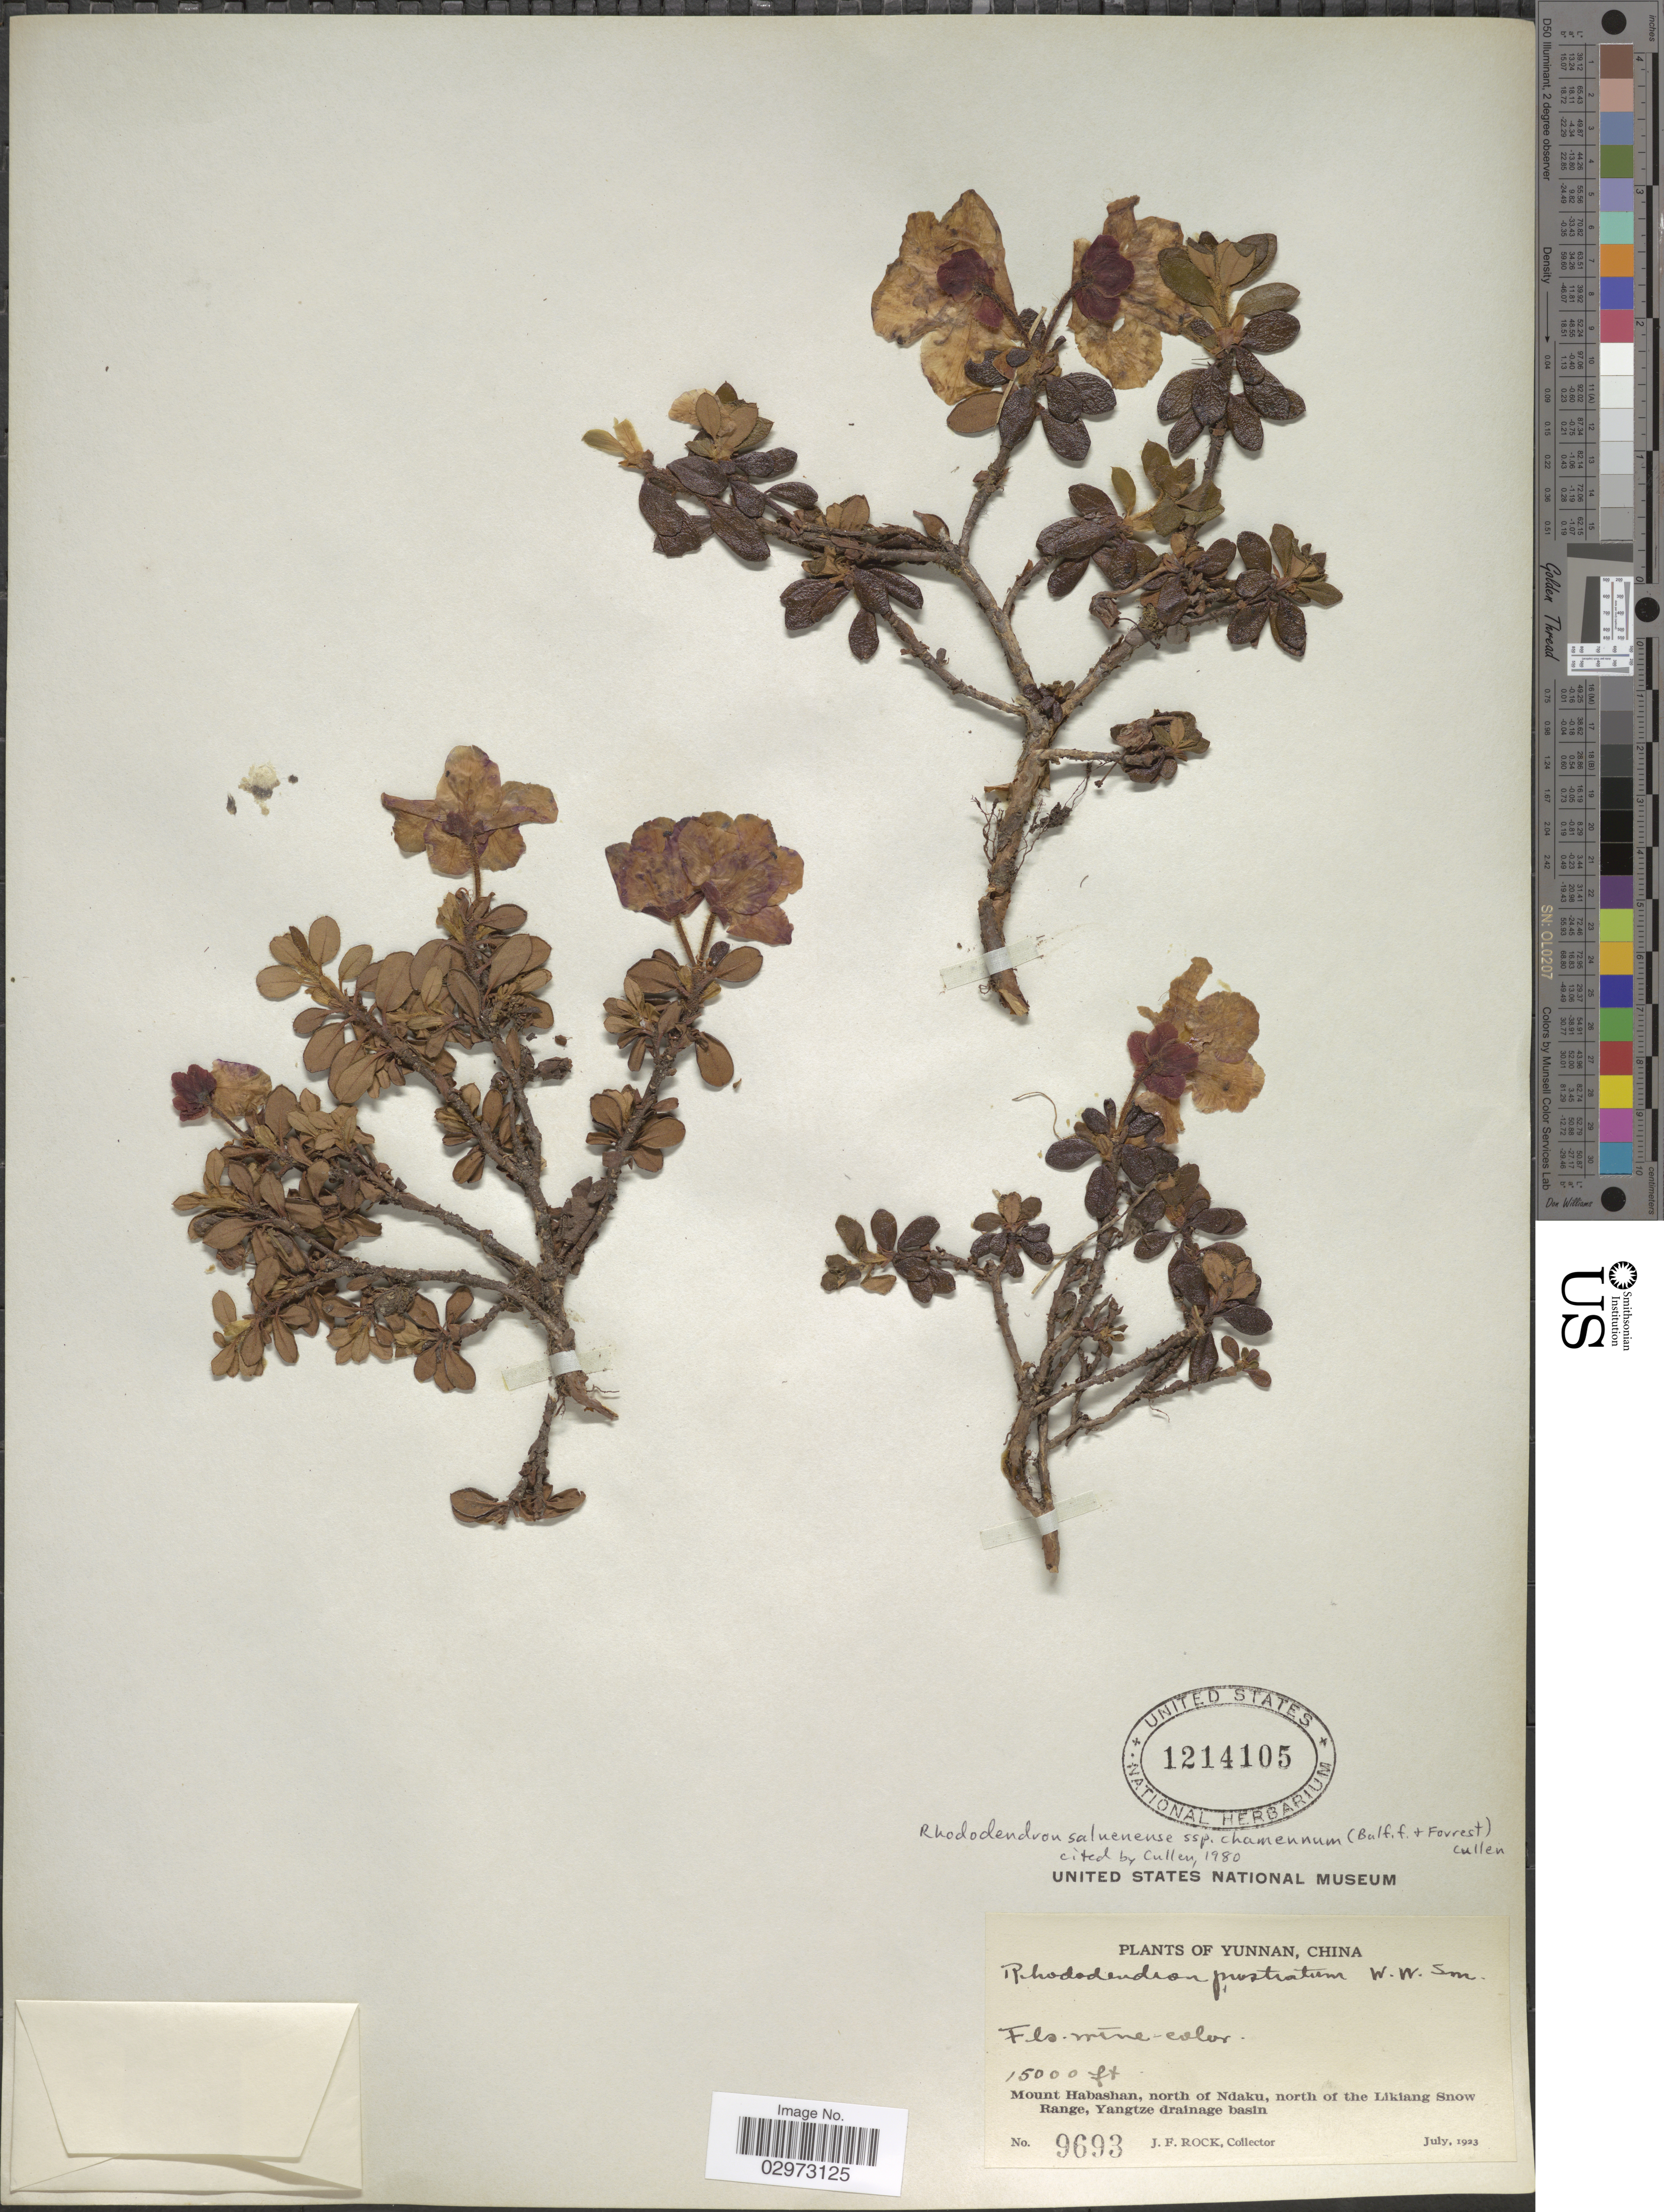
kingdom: Plantae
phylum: Tracheophyta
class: Magnoliopsida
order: Ericales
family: Ericaceae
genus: Rhododendron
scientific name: Rhododendron saluenense subsp. chameunum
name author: (Balf. f. & Forrest) Cullen in Cullen & D.F.Chamb.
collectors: J. Rock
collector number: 9693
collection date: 1923-07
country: China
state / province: Yunnan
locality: Mount Habashan, north of Ndaku, north of the Likiang Snow Range, Yangtze drainage basin.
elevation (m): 4572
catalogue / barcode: US 1214105